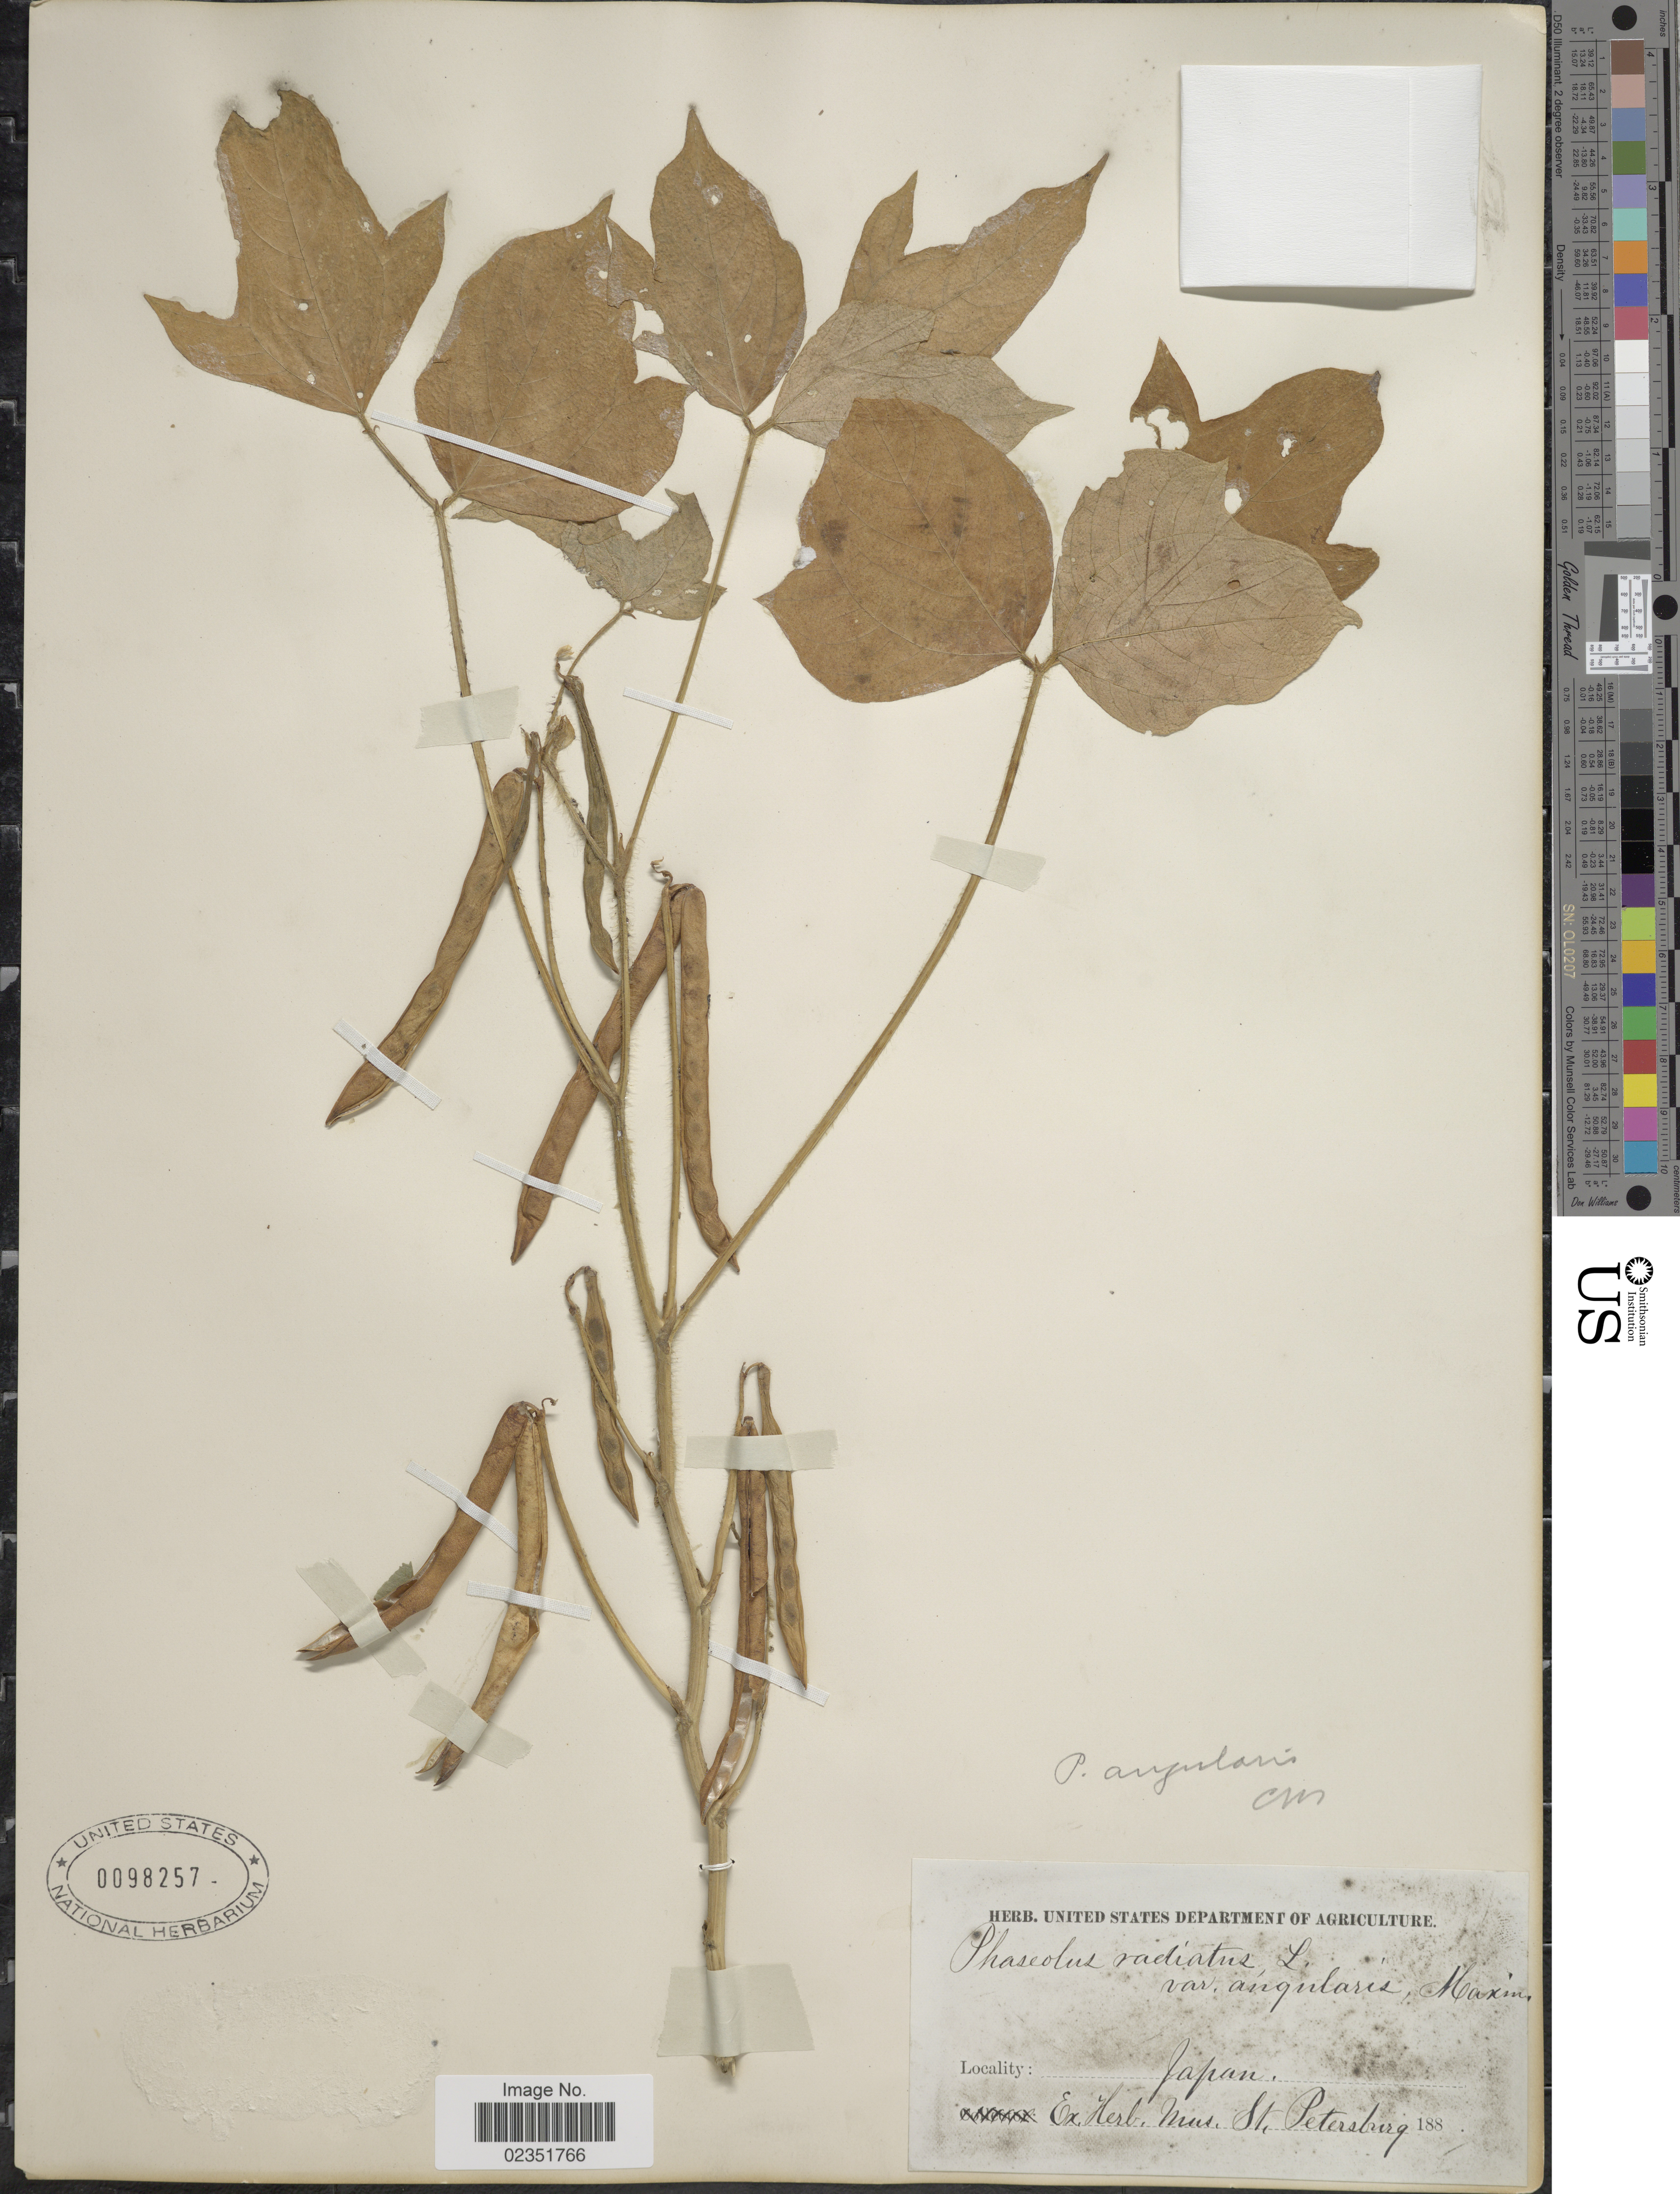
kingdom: Plantae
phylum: Tracheophyta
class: Magnoliopsida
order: Fabales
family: Fabaceae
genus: Phaseolus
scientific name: Phaseolus angularis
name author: W.W. Wight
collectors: ex herb. Mus. St. Petersburg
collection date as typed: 188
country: Japan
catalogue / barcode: US 98257